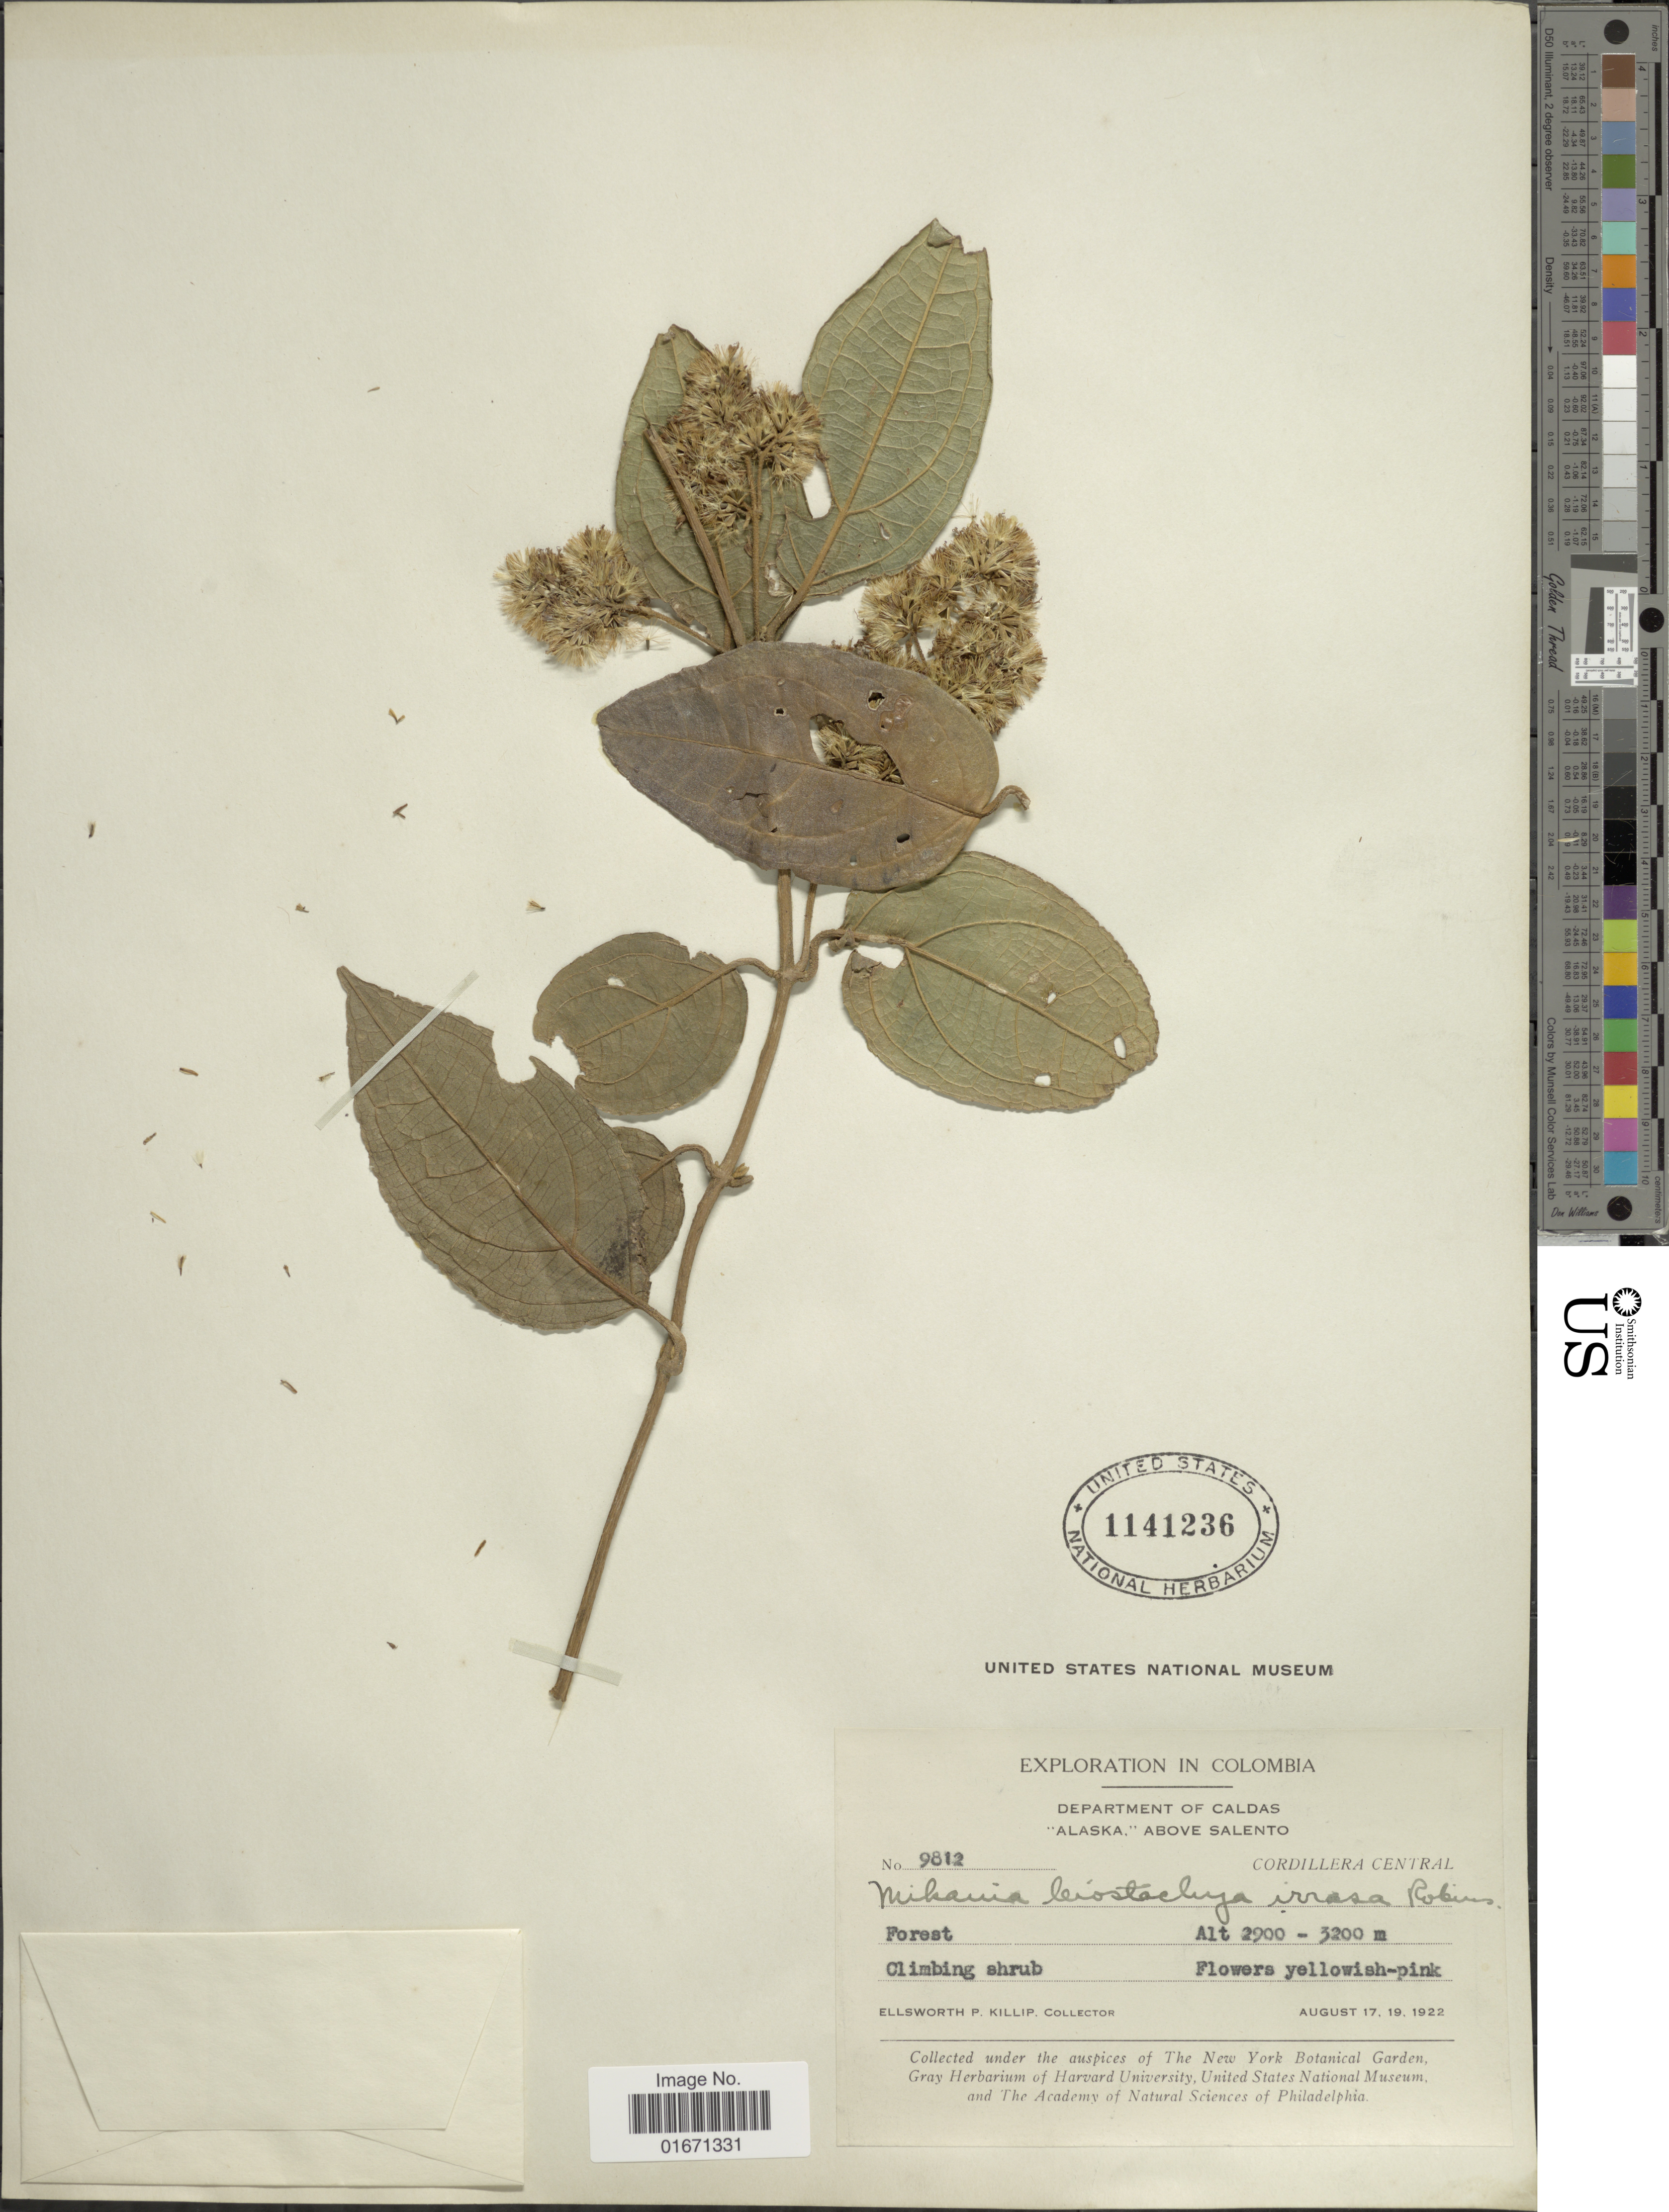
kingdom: Plantae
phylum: Tracheophyta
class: Magnoliopsida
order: Asterales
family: Asteraceae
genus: Mikania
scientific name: Mikania leiostachya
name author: Benth.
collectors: E. P. Killip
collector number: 9812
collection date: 1922-08-17,1922-08-19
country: Colombia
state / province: Caldas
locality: Cordillera Central, "Alaska", above Salento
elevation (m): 2900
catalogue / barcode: US 1141236